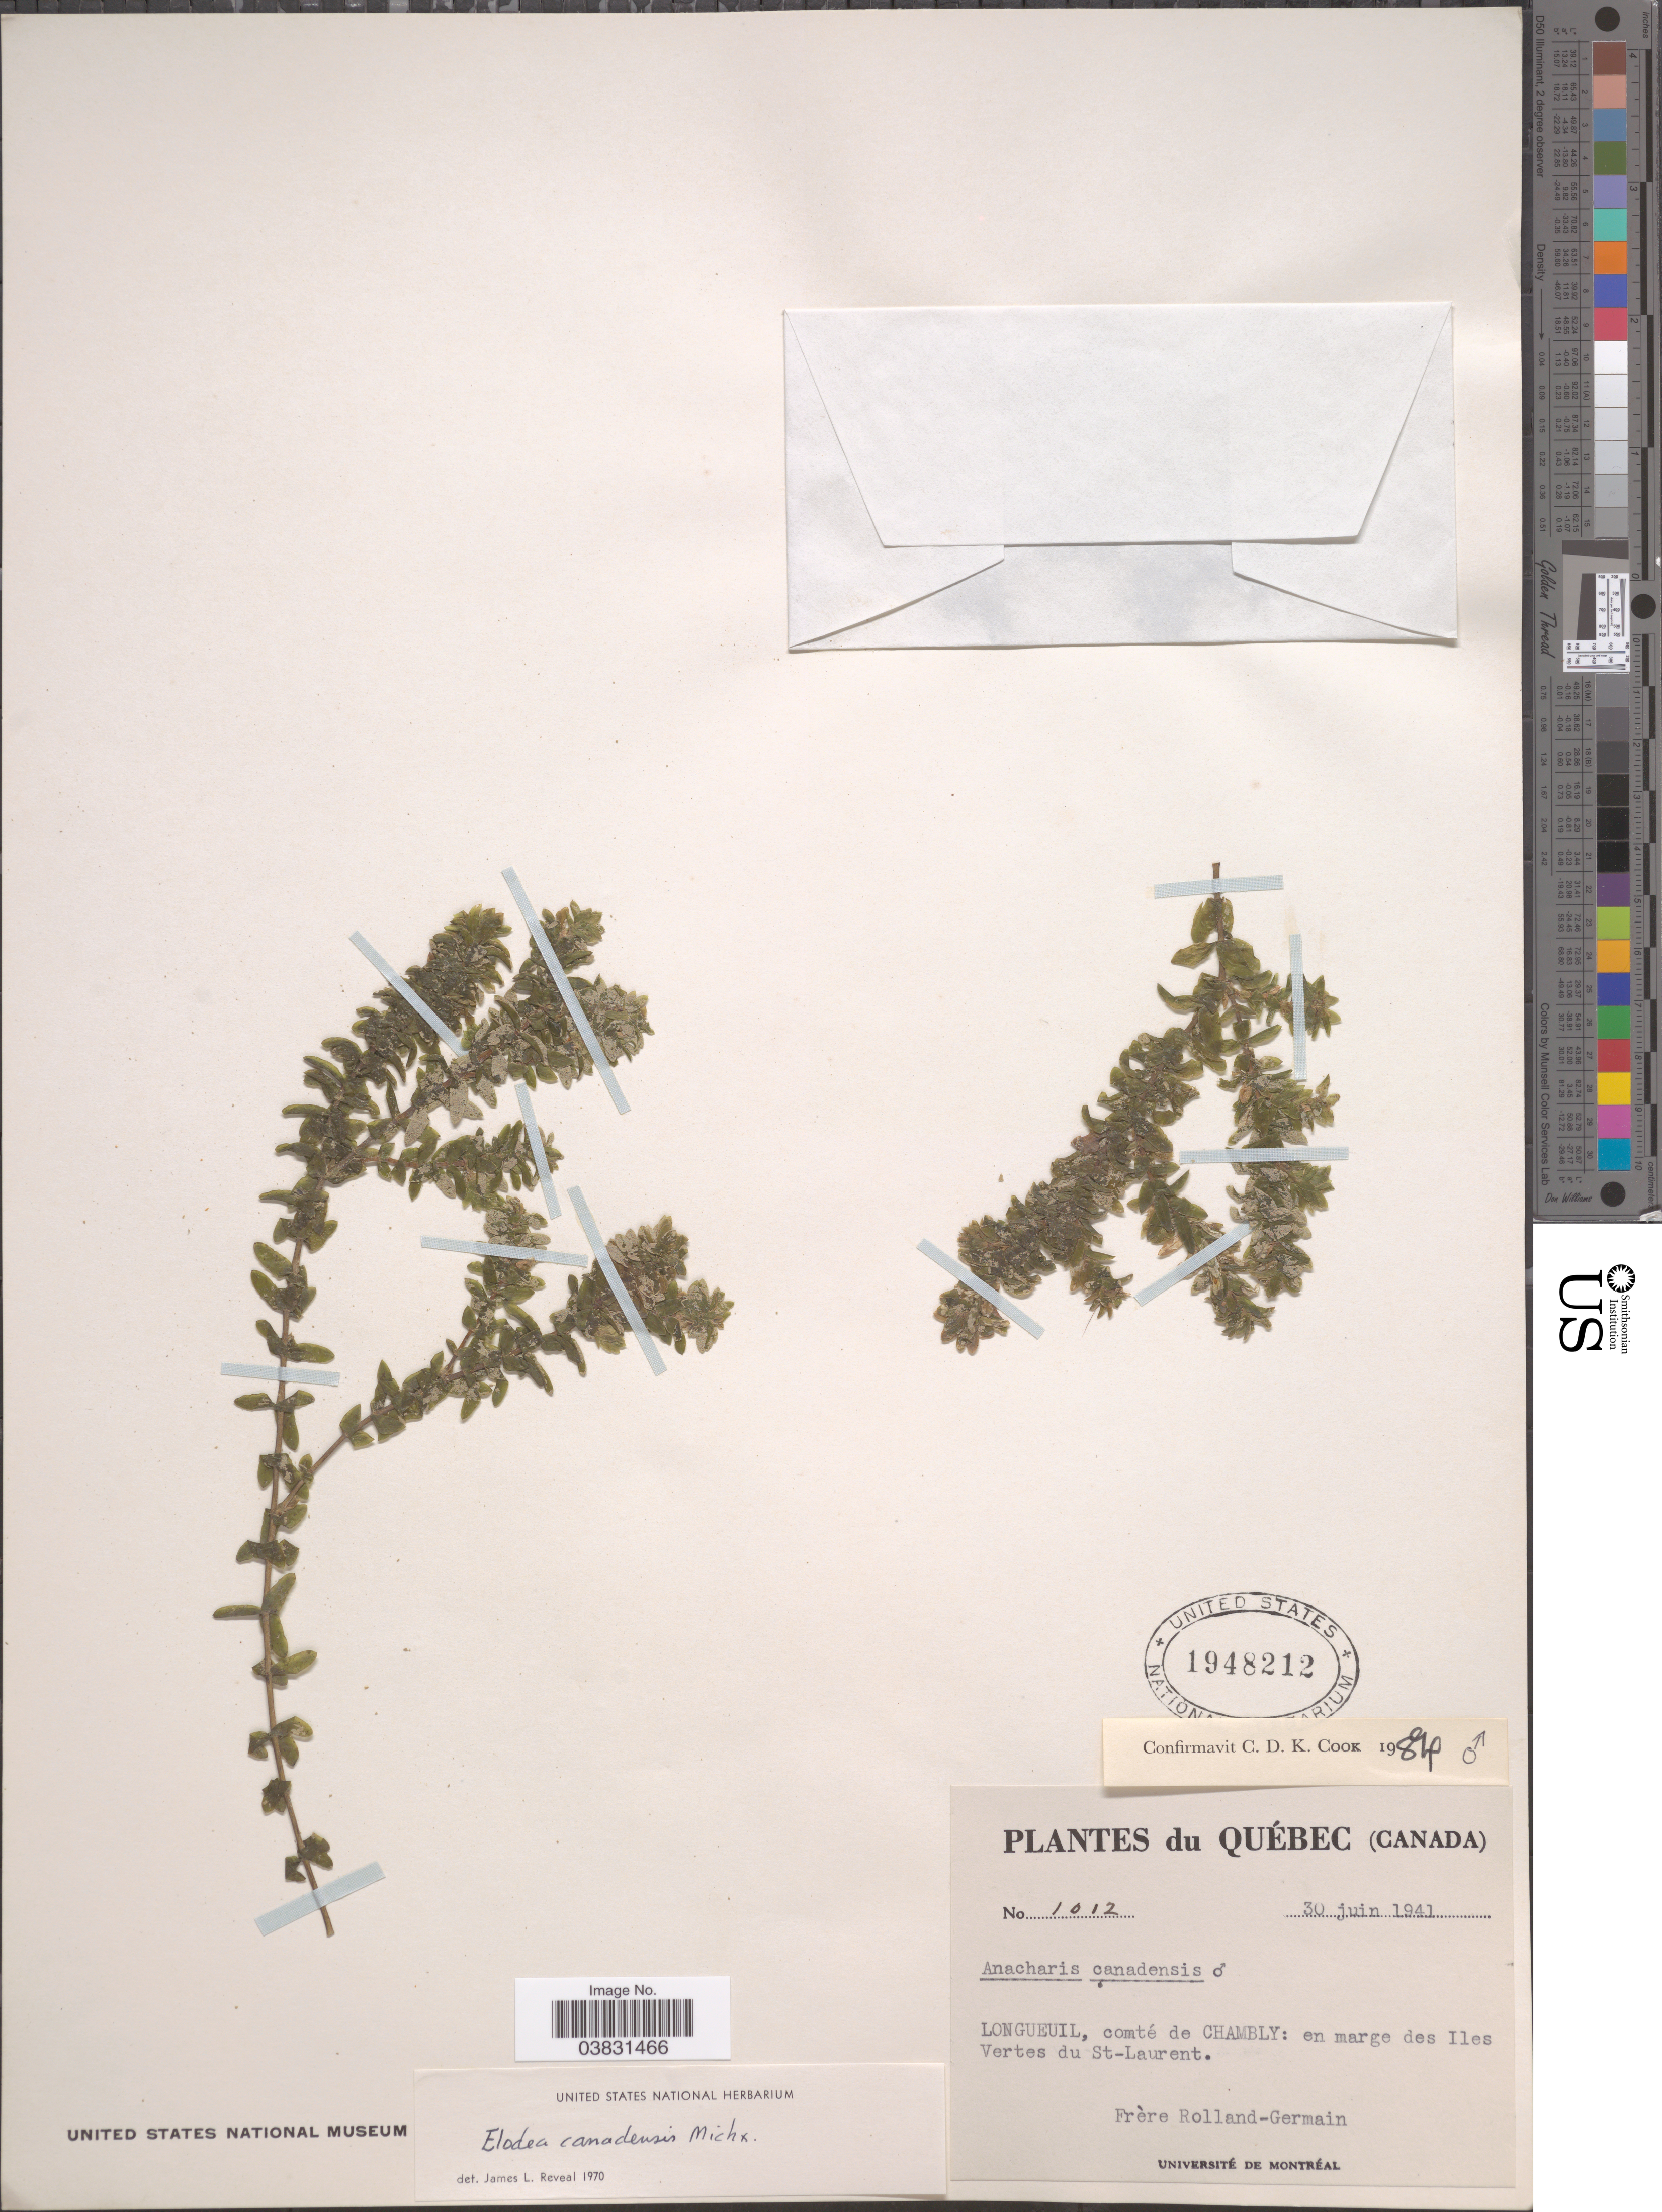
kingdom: Plantae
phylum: Tracheophyta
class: Liliopsida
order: Alismatales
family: Hydrocharitaceae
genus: Elodea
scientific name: Elodea canadensis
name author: Michx.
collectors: Rolland-Germain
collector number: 1012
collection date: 1941-06-30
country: Canada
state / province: Quebec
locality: Longueuil, comté de Chambly: en marge des Iles Vertes du St-Laurent.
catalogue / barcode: US 1948212